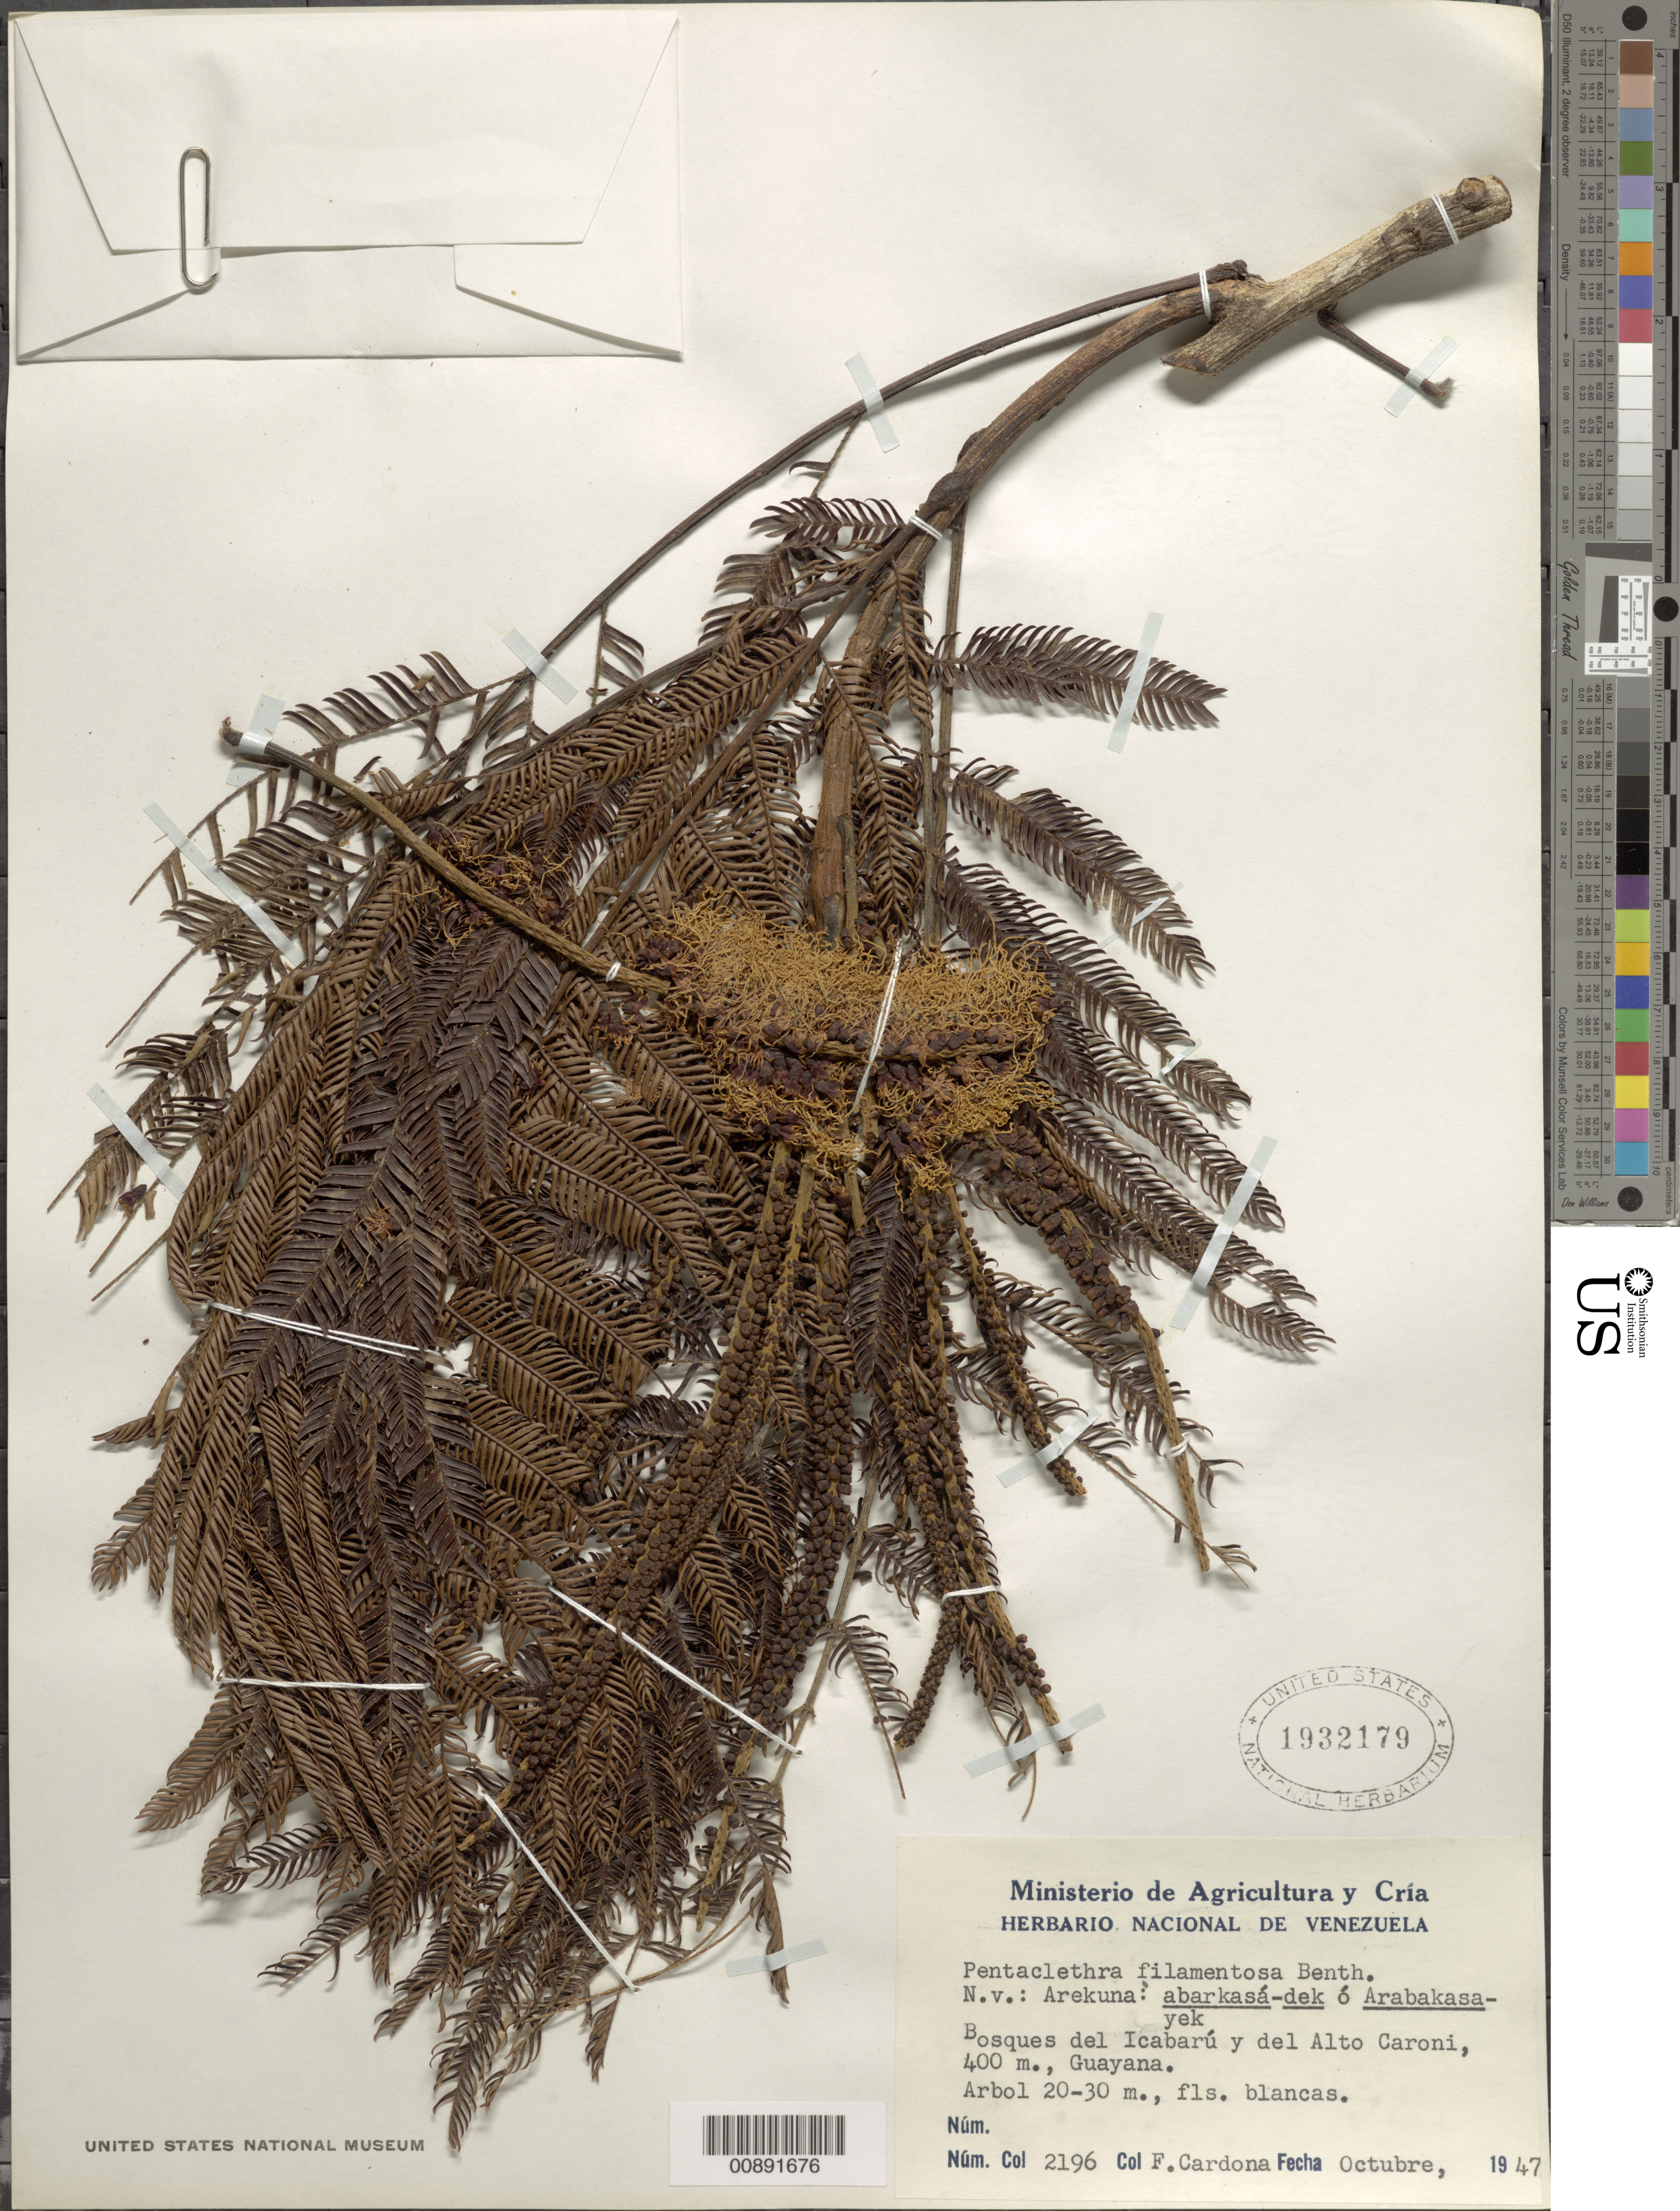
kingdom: Plantae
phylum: Tracheophyta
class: Magnoliopsida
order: Fabales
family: Fabaceae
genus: Pentaclethra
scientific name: Pentaclethra macroloba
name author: (Willd.) Kuntze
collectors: F. Cardona Puig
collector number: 2196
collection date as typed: Oct-47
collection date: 1947-10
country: Venezuela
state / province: Bolívar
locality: Alto Caroni, Icabarú, Guayana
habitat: Bosques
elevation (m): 400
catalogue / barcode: US 1932179